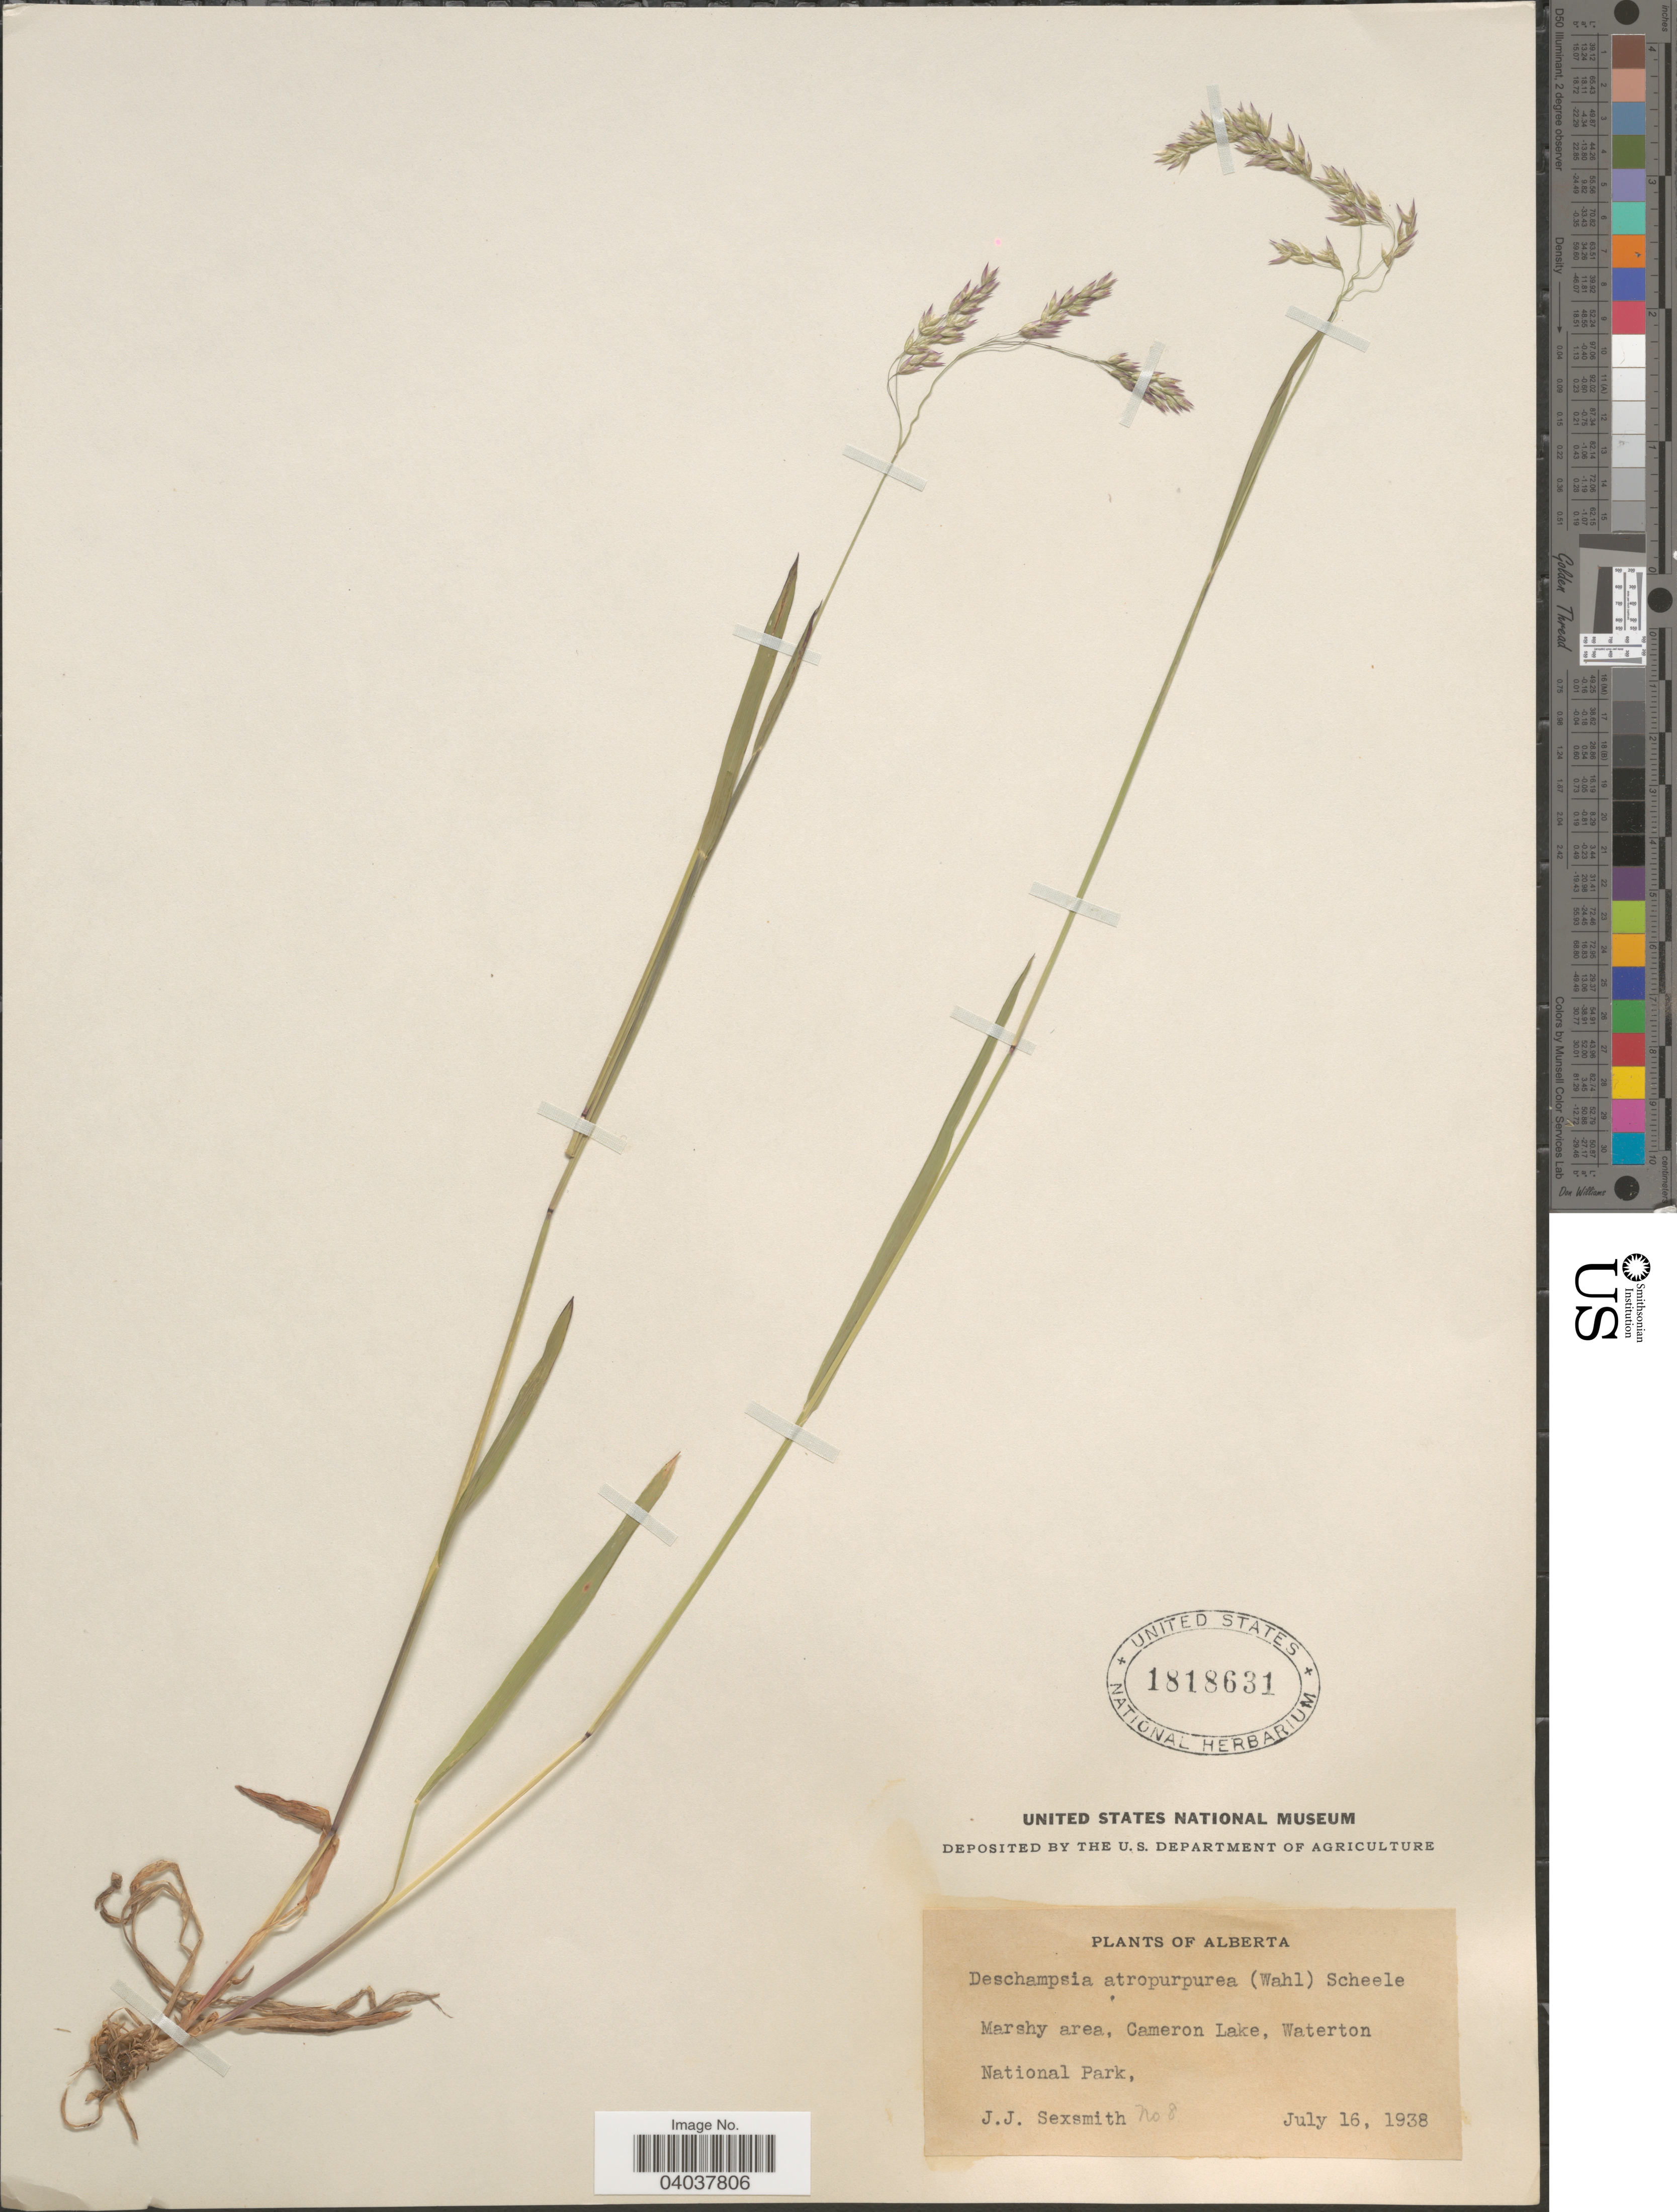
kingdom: Plantae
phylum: Tracheophyta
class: Liliopsida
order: Poales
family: Poaceae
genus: Vahlodea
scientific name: Vahlodea atropurpurea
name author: (Wahlenb.) Fr. ex Hartm.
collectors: J. Sexsmith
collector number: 8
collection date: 1938-07-16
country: Canada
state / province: Alberta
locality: Cameron Lake, Waterton National Park.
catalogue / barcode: US 1818631